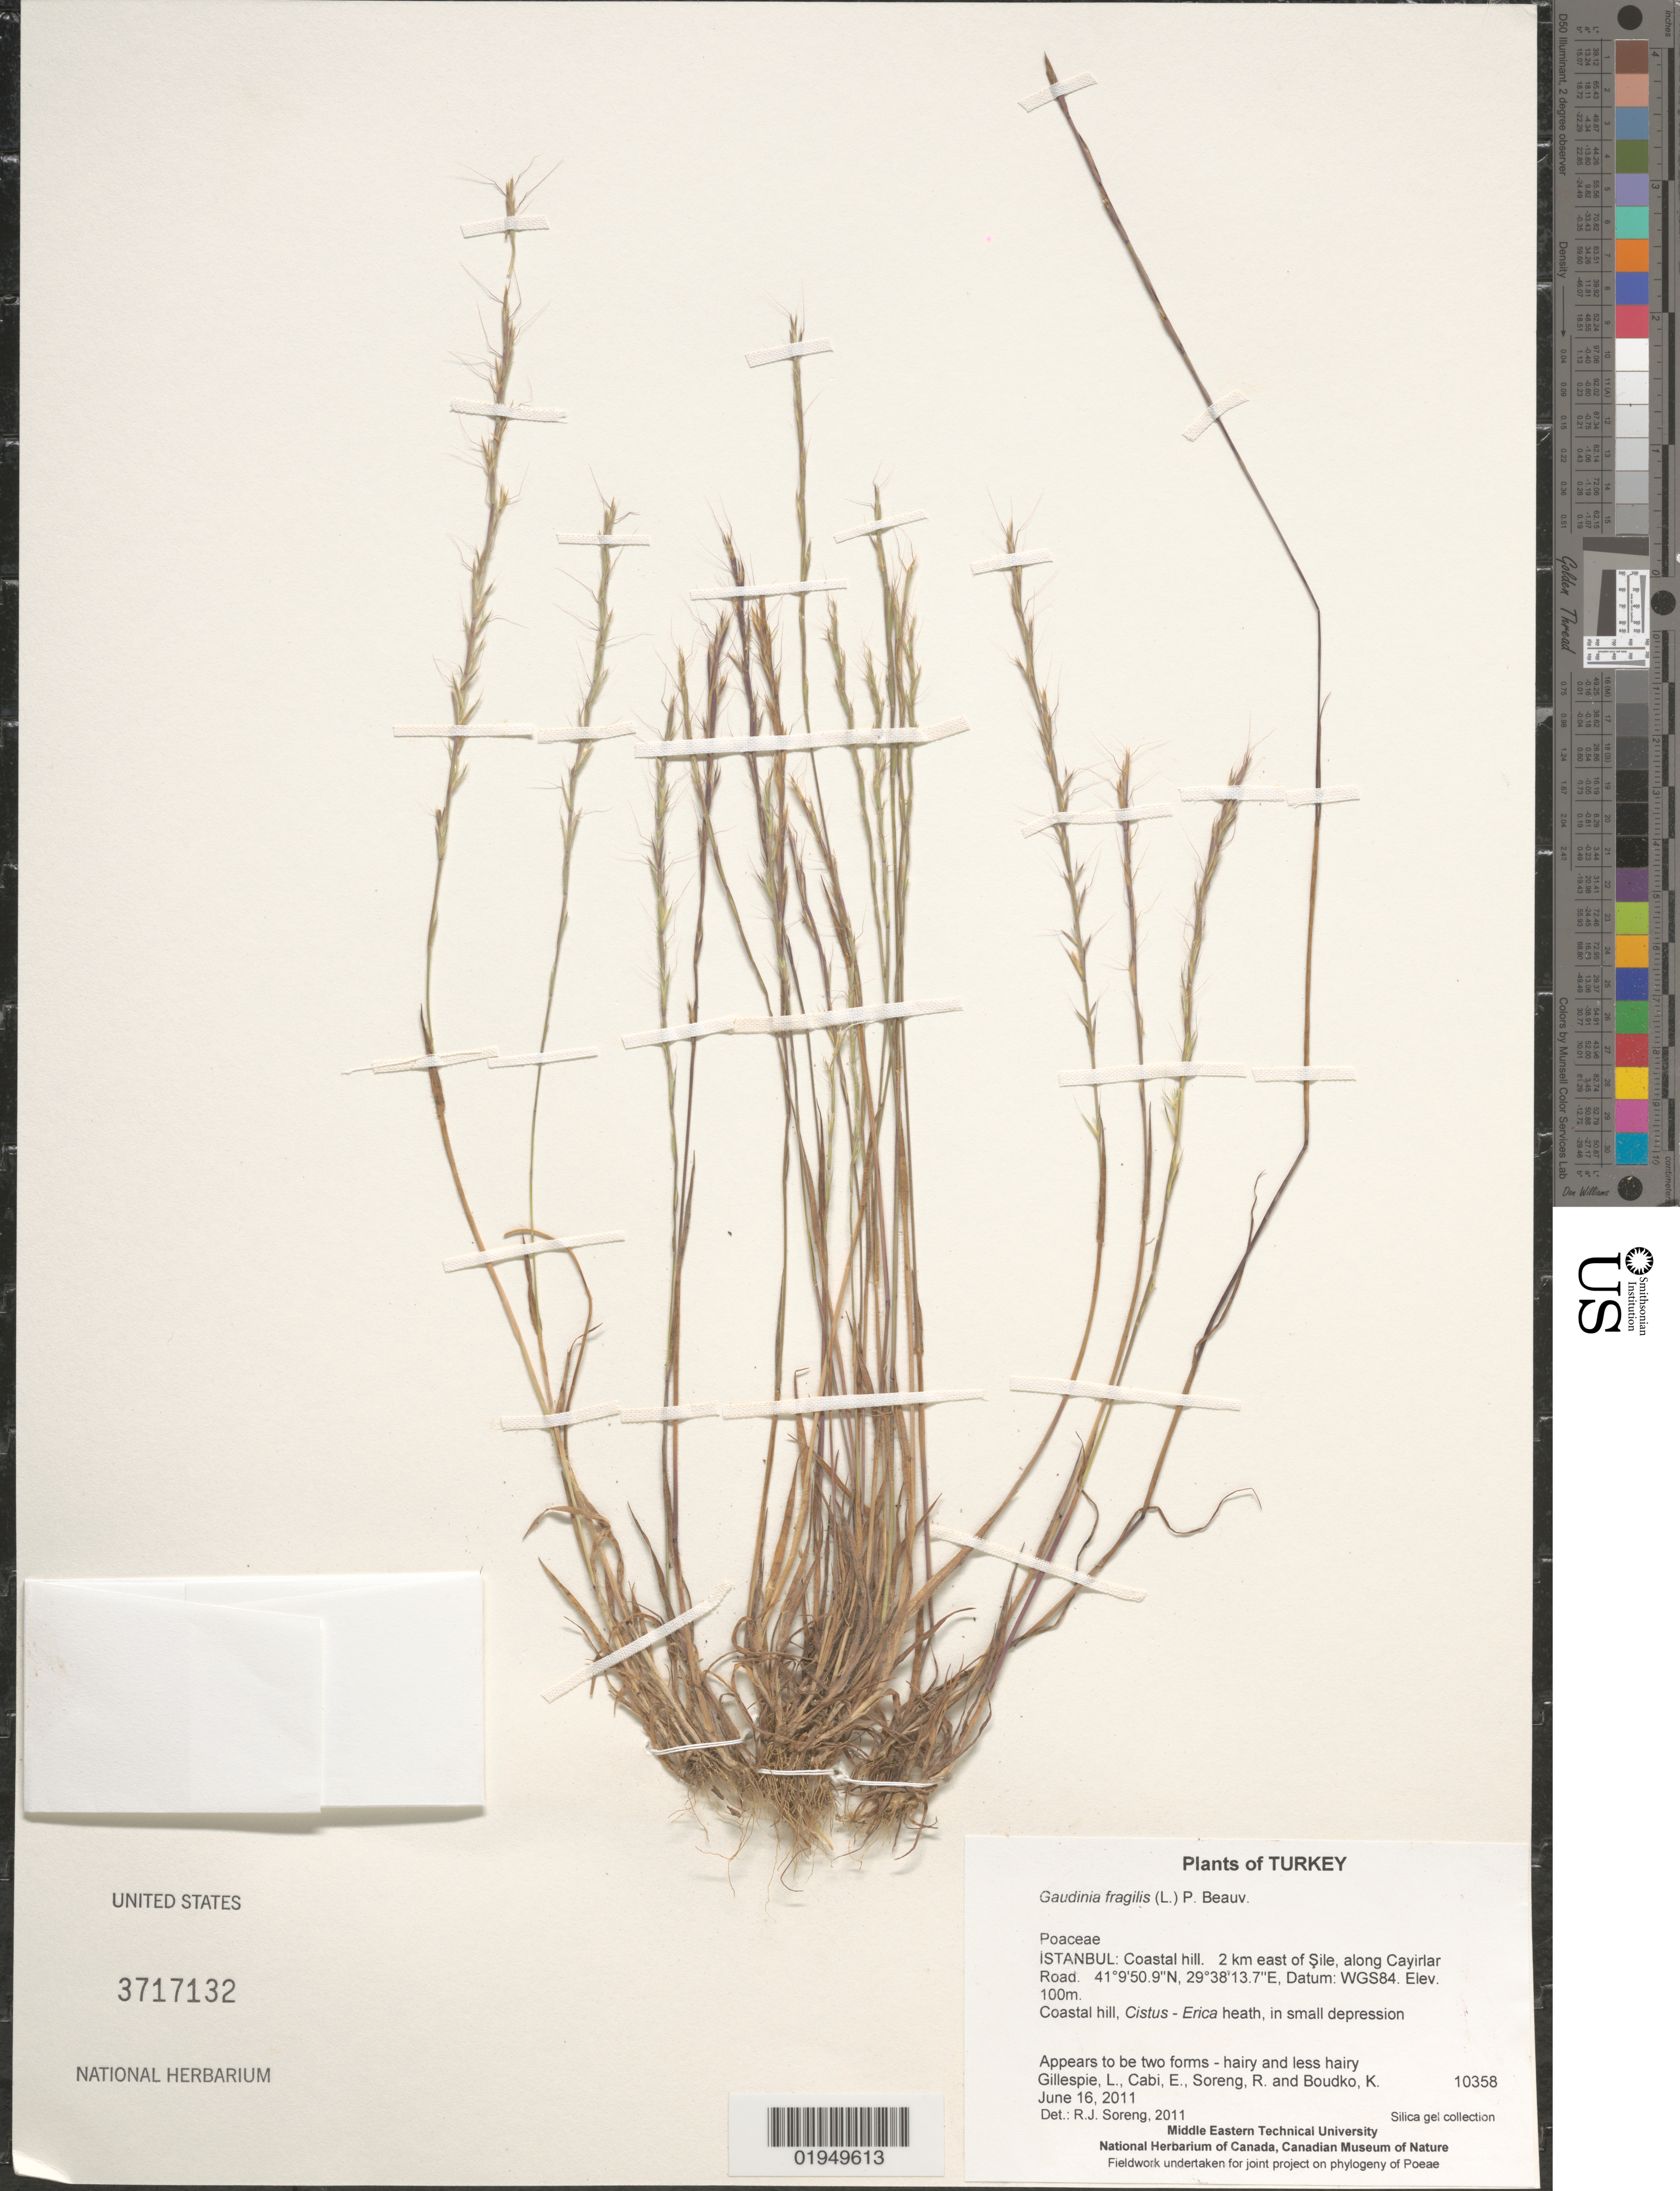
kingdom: Plantae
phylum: Tracheophyta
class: Liliopsida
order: Poales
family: Poaceae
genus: Gaudinia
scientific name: Gaudinia fragilis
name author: (L.) P. Beauv.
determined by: Soreng, Robert J., Research Associate (BOT), Smithsonian Institution - National Museum of Natural History (UNITED STATES)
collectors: L. J. Gillespie, E. Cabi, R. J. Soreng & K. Boudko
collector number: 10358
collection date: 2011-06-16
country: Turkey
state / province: Istanbul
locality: Coastal hill. 2 km east of Sile, along Cayirlar Road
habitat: Coastal hill, Cistus - Erica Heath, in small depression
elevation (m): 100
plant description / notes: Silica gel from hairy form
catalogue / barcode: US 3717132